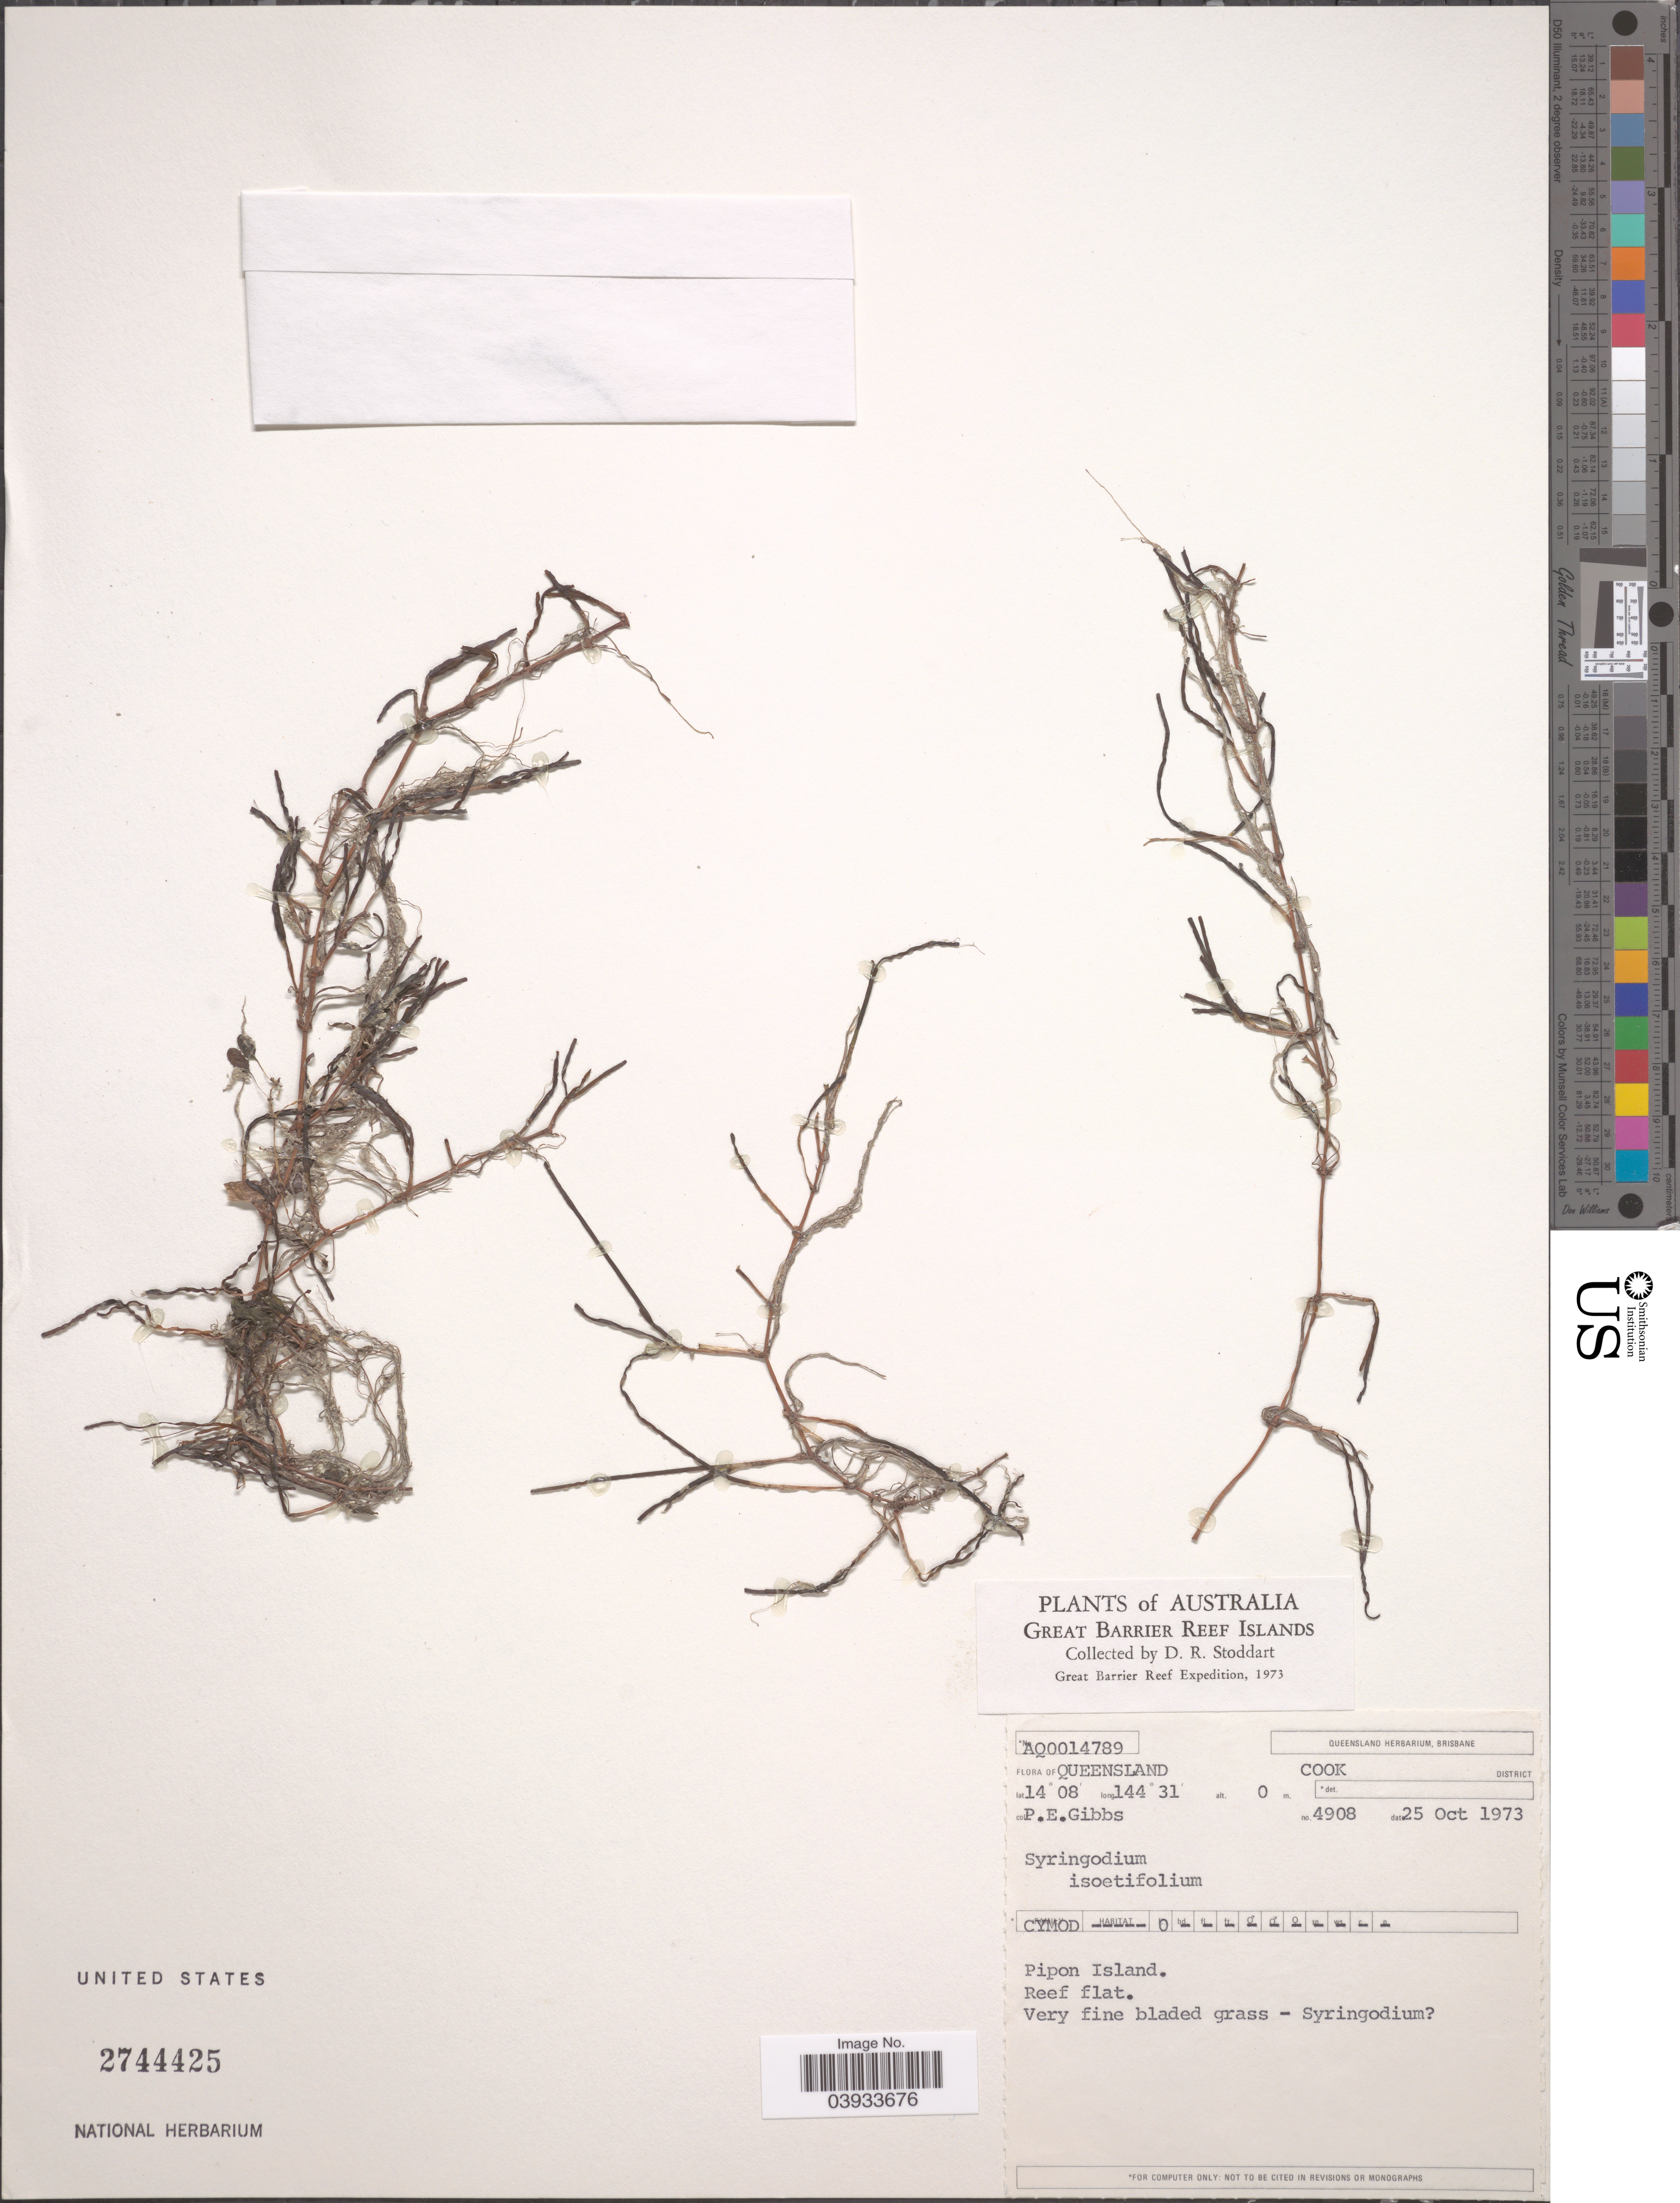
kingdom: Plantae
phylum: Tracheophyta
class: Liliopsida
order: Alismatales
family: Cymodoceaceae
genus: Syringodium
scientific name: Syringodium isoetifolium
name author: (Asch.) Dandy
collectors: P. E. Gibbs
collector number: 4908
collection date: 1973-10-25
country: Australia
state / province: Queensland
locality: Great Barrier Reef Islands. Cook District. Pipon Island.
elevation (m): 0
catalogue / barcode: US 2744425